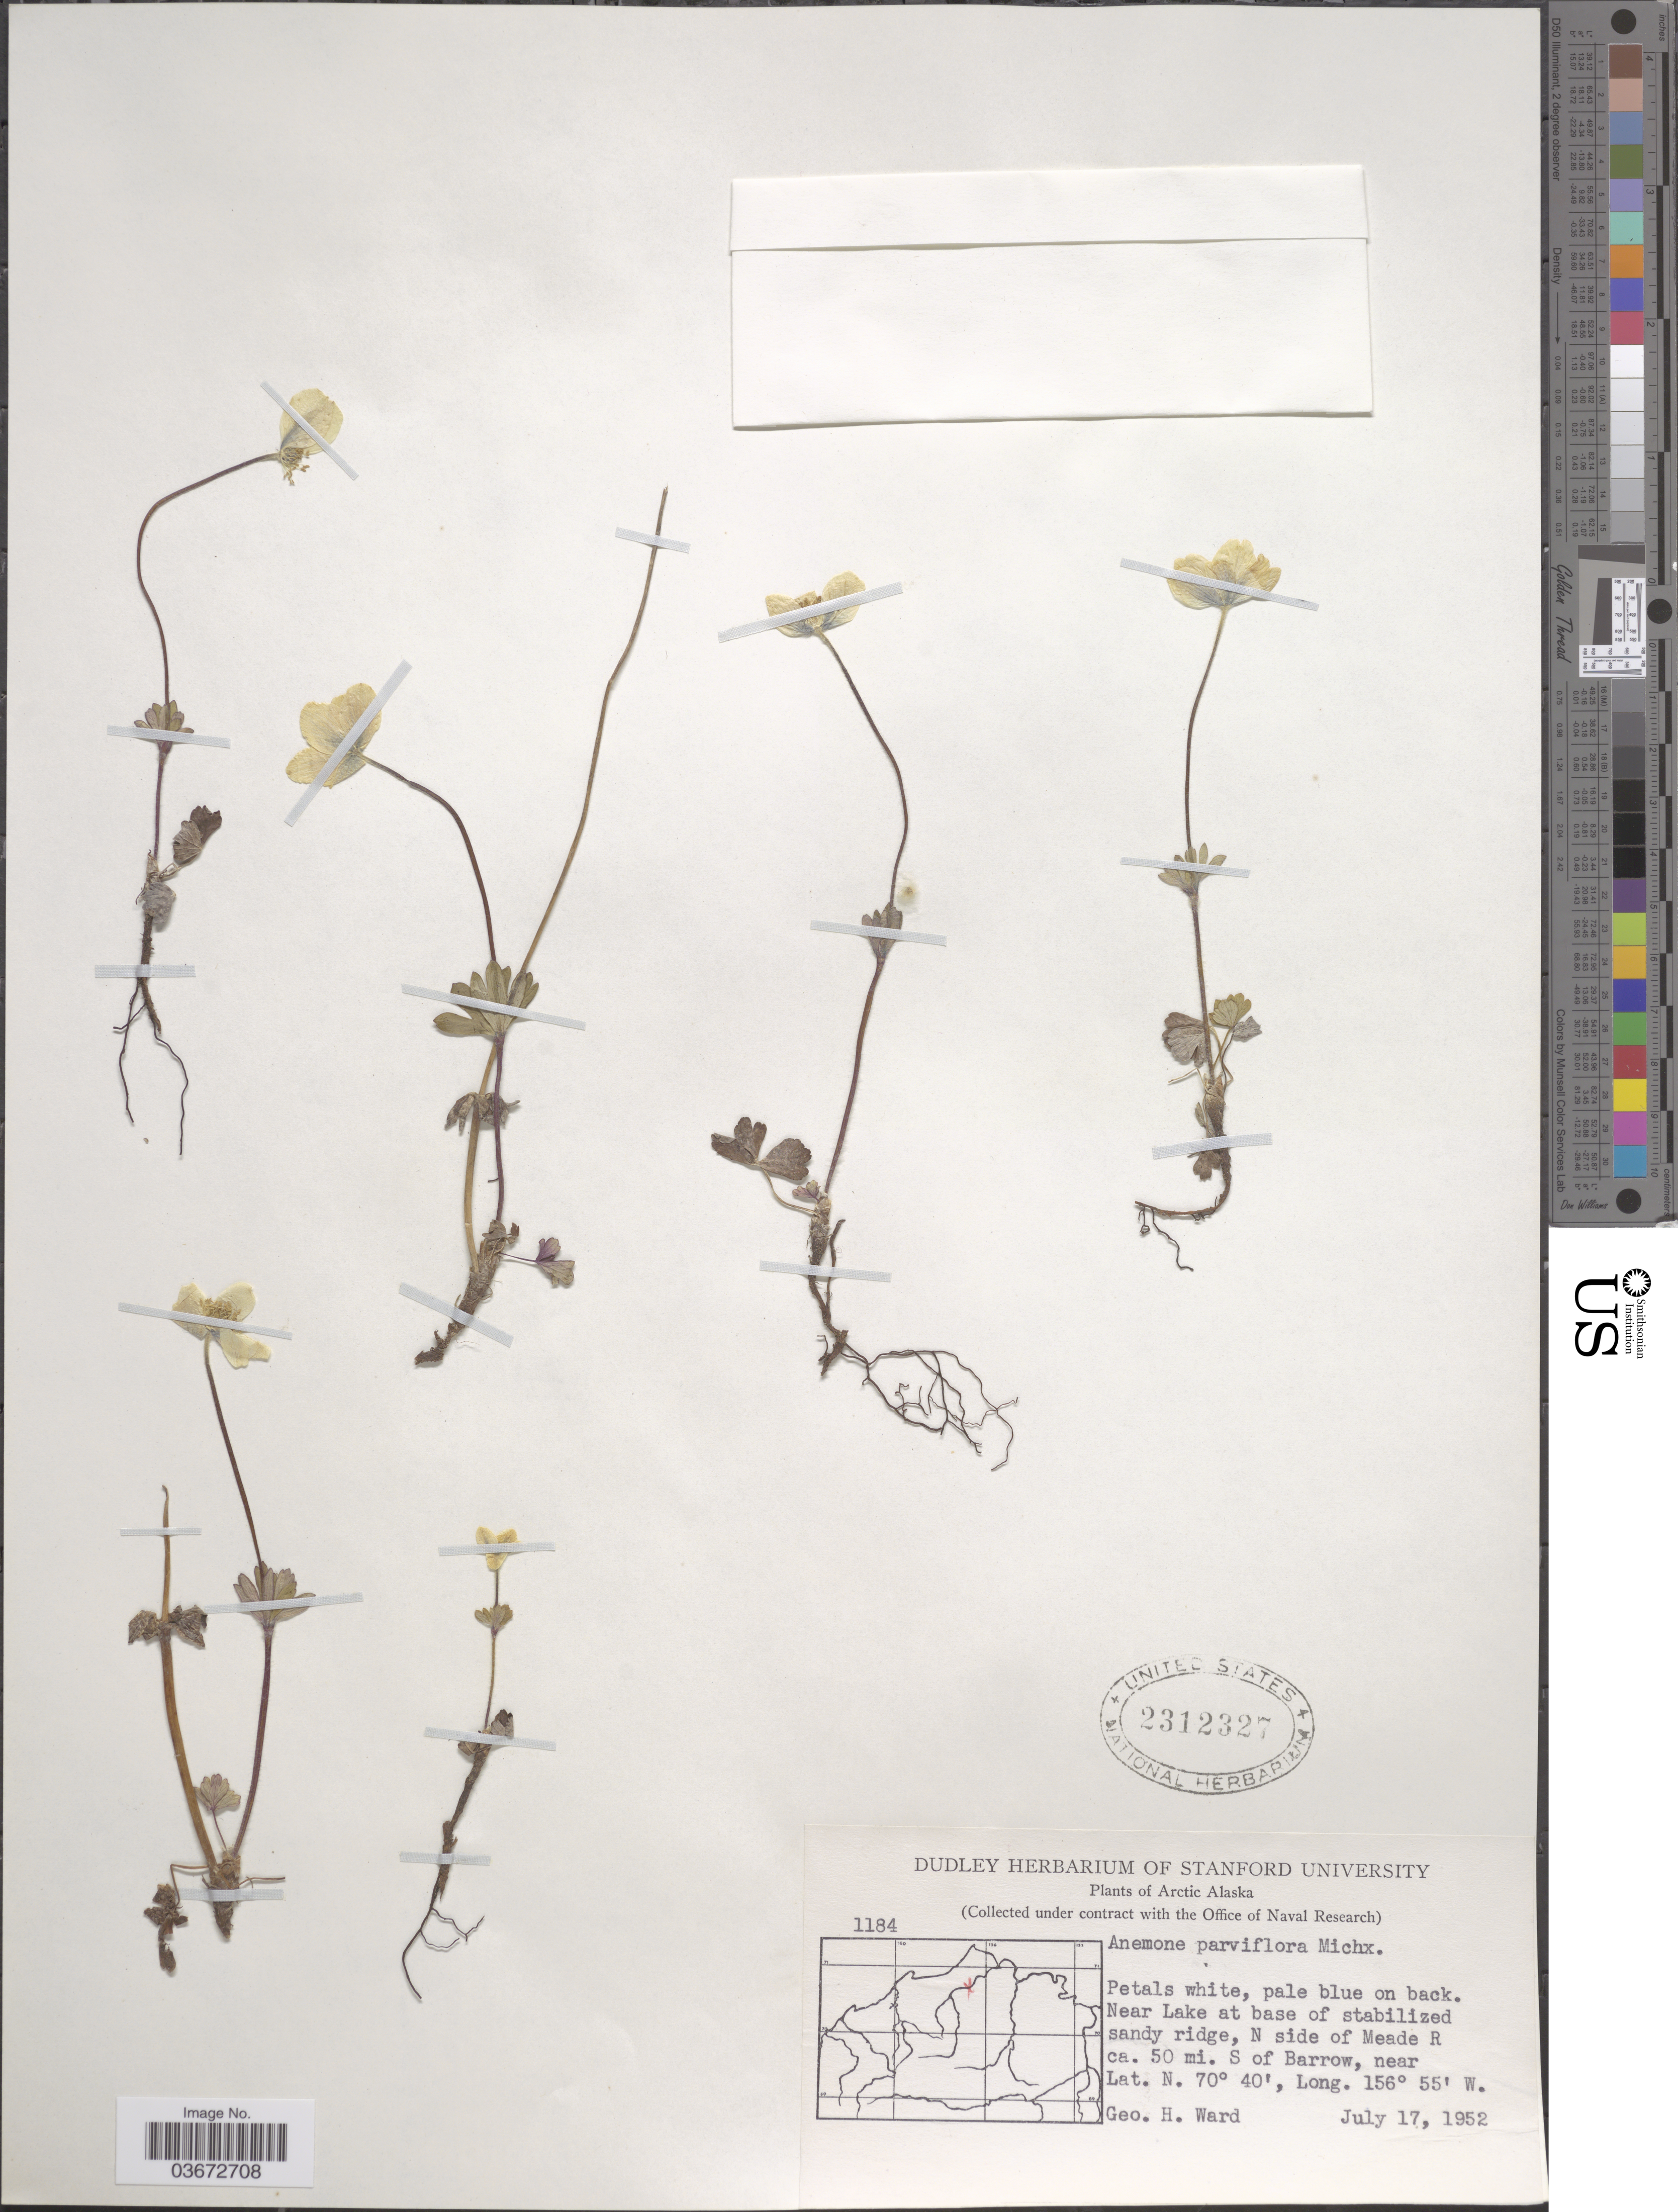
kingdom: Plantae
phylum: Tracheophyta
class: Magnoliopsida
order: Ranunculales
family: Ranunculaceae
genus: Anemone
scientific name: Anemone parviflora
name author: Michx.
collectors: G. H. Ward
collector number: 1184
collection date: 1952-07-17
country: United States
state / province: Alaska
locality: Arctic Alaska. N side of Meade R ca. 50 mi. S of Barrow.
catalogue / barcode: US 2312327